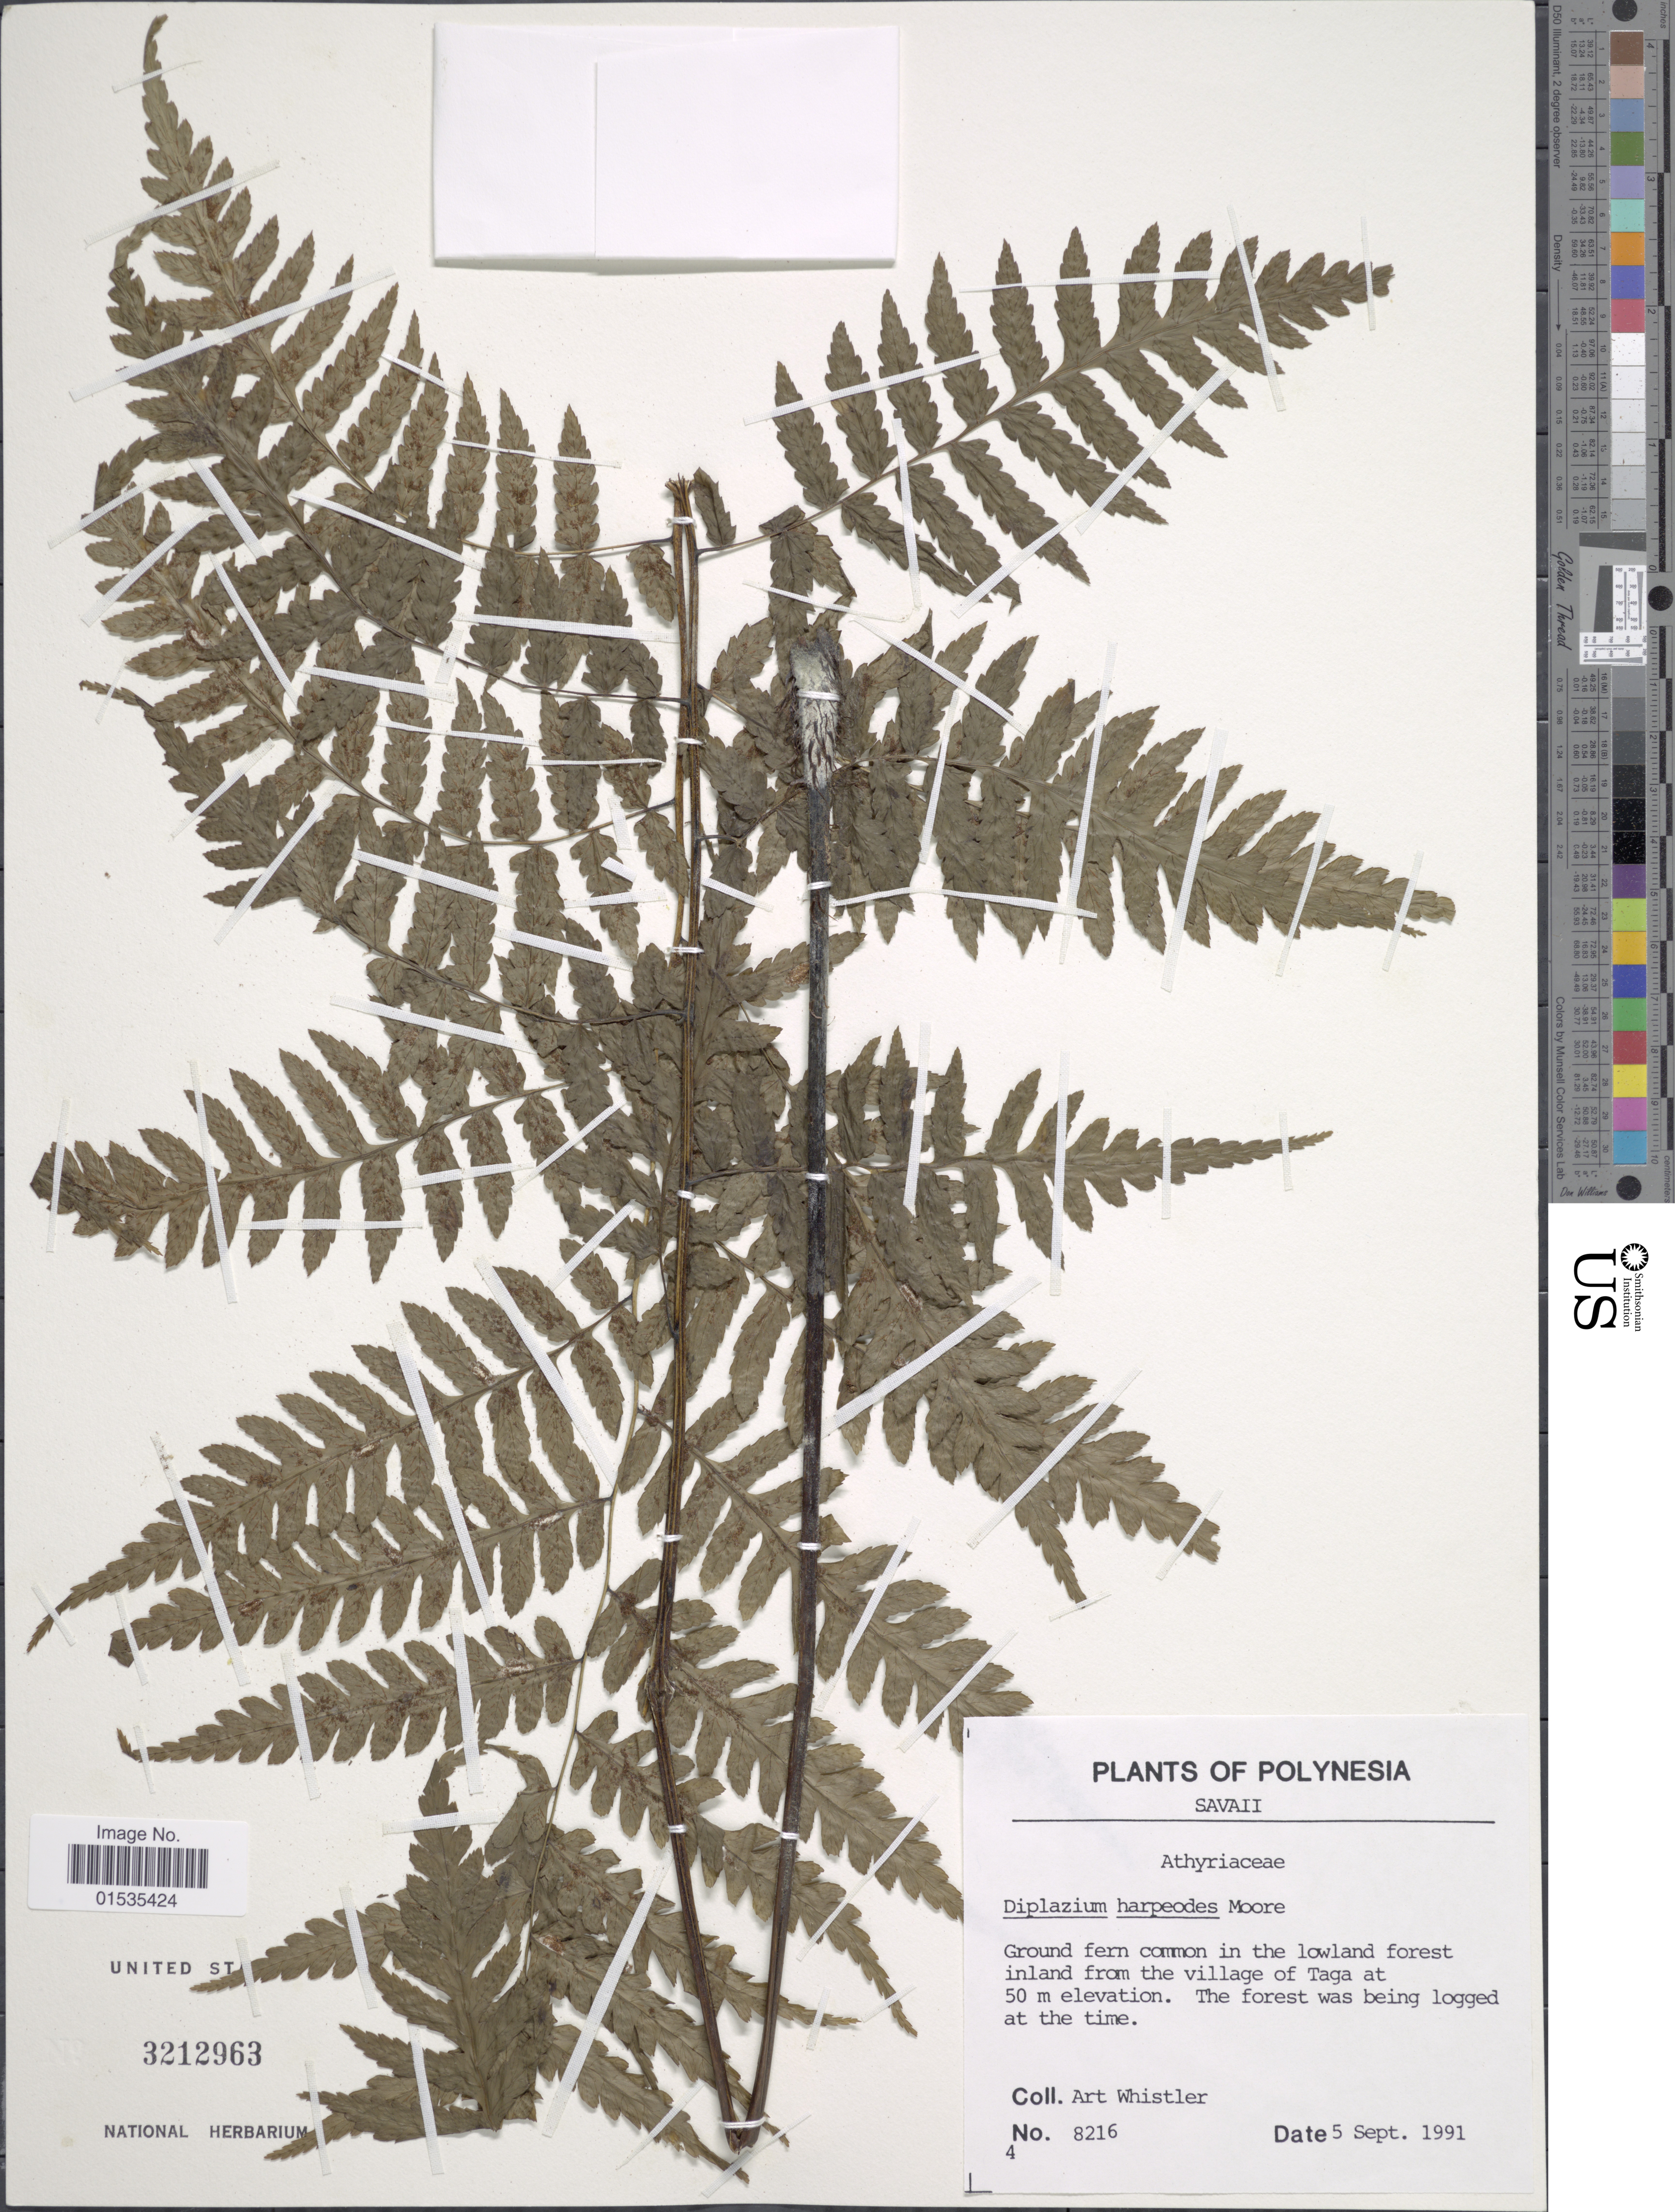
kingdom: Plantae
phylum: Tracheophyta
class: Polypodiopsida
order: Polypodiales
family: Athyriaceae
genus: Diplazium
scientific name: Diplazium harpeodes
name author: T. Moore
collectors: A. Whistler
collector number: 8216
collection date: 1991-09-05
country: Samoa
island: Savai'i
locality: Polynesia, Savaii, in the lowland forest from the village of Taga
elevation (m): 50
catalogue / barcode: US 3212963